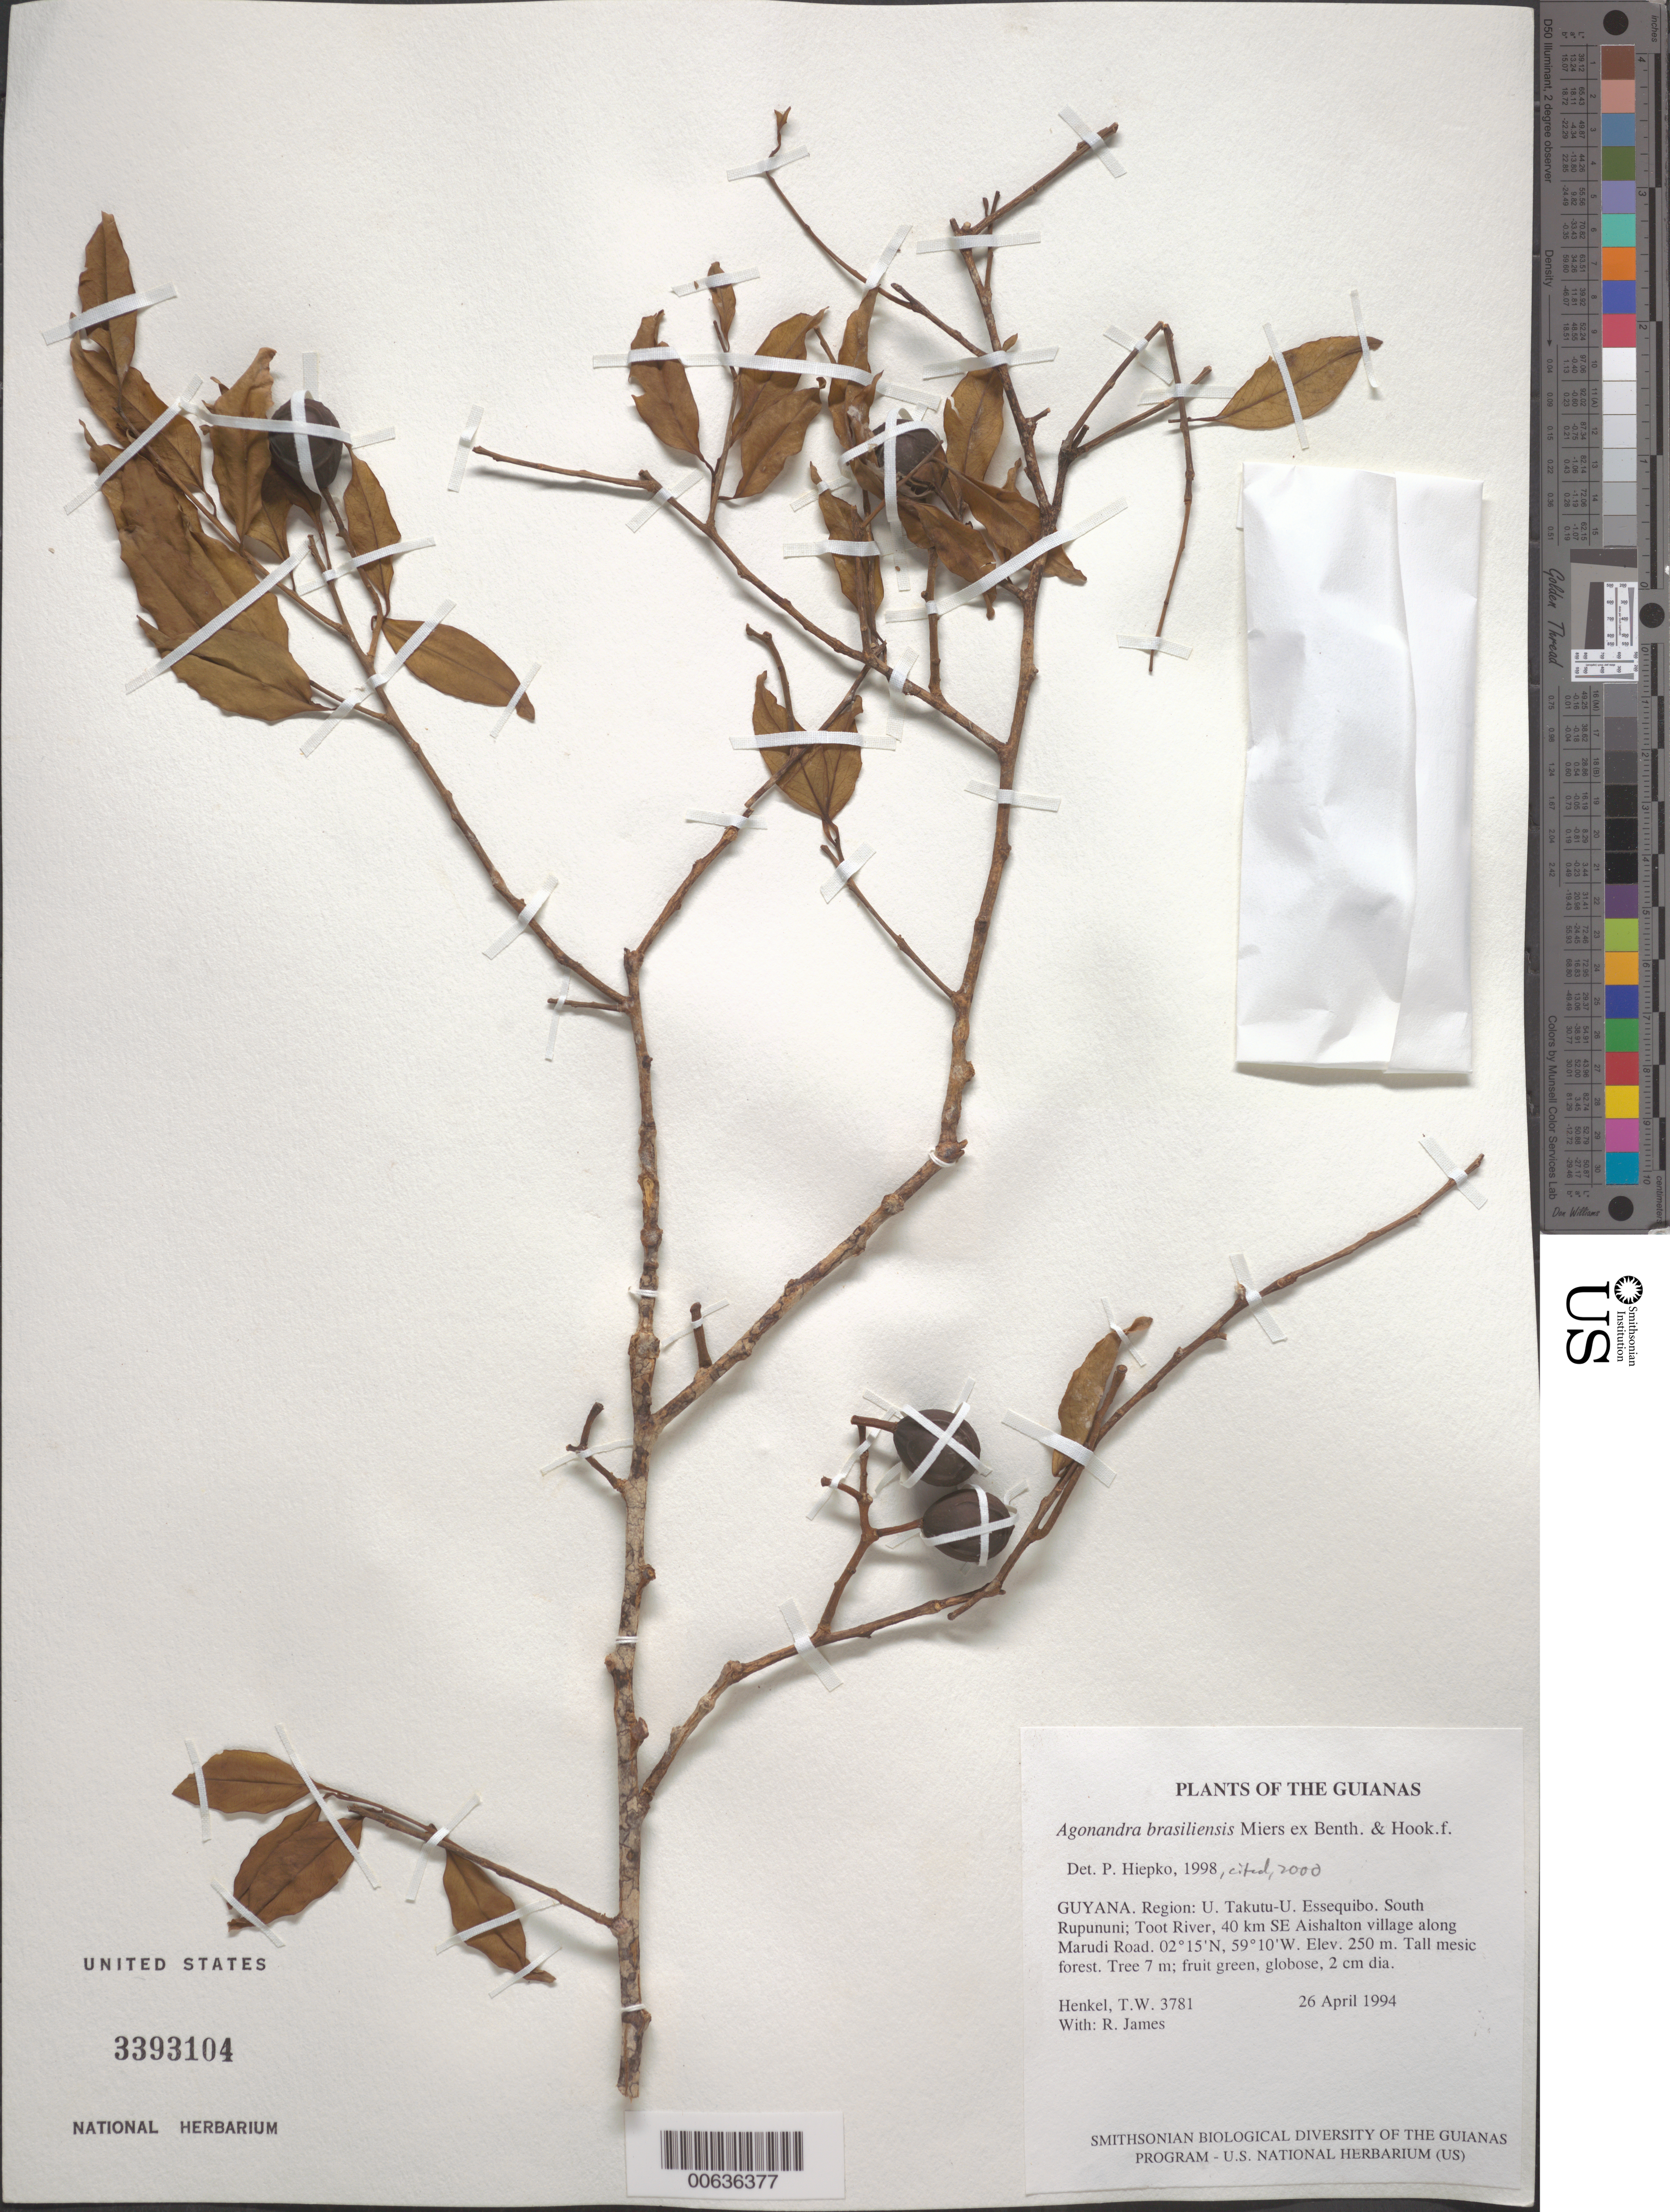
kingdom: Plantae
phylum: Tracheophyta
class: Magnoliopsida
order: Santalales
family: Opiliaceae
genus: Agonandra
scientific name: Agonandra brasiliensis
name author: Benth. & Hook. f.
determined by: Hiepko, P. H.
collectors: T. Henkel & R. James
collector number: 3781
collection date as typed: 26 April 1994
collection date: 1994-04-26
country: Guyana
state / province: U. Takutu-U. Essequibo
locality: South Rupununi; Toot River, 40 km SE Aishalton village along Marudi Road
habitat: Tall mesic forest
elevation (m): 250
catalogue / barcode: US 3393104